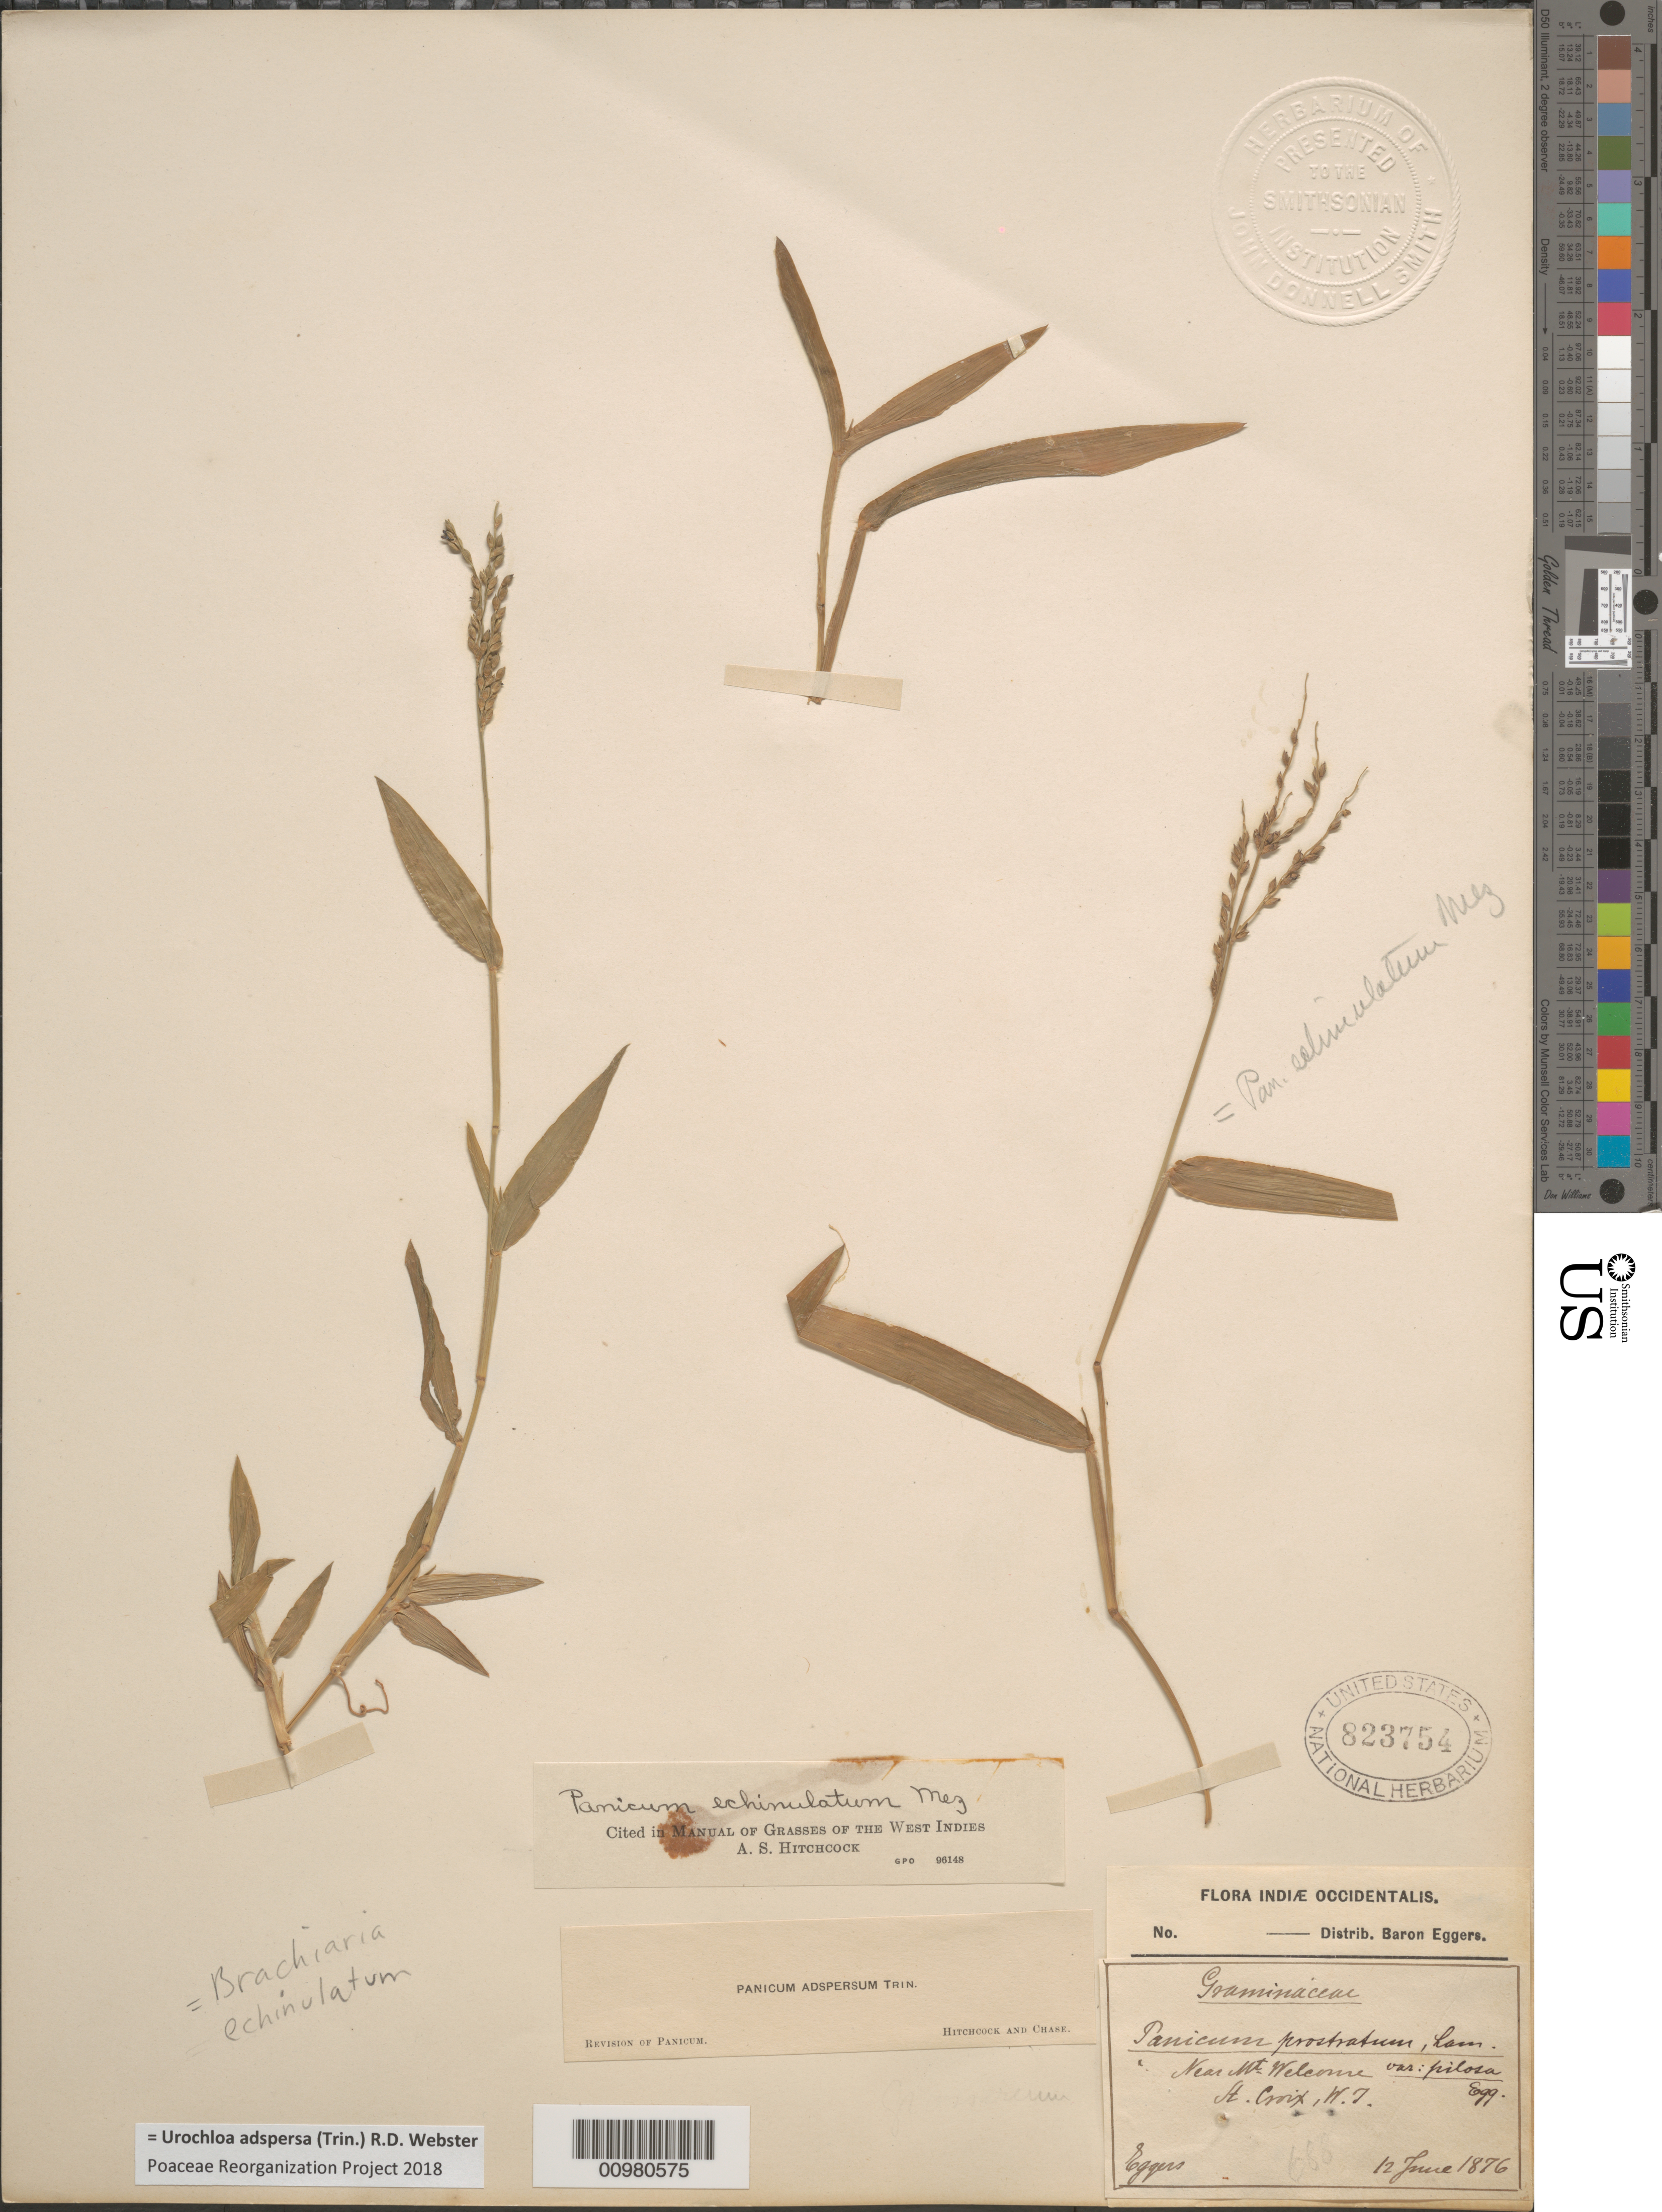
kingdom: Plantae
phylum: Tracheophyta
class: Liliopsida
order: Poales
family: Poaceae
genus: Urochloa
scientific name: Urochloa adspersa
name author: (Trin.) R.D. Webster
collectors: H. F. A. von Eggers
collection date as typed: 12 Jun 1876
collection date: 1876-06-12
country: U.S. Virgin Islands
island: St. Croix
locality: near Mt. Welcome.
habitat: Along ditches.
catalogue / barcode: US 823754